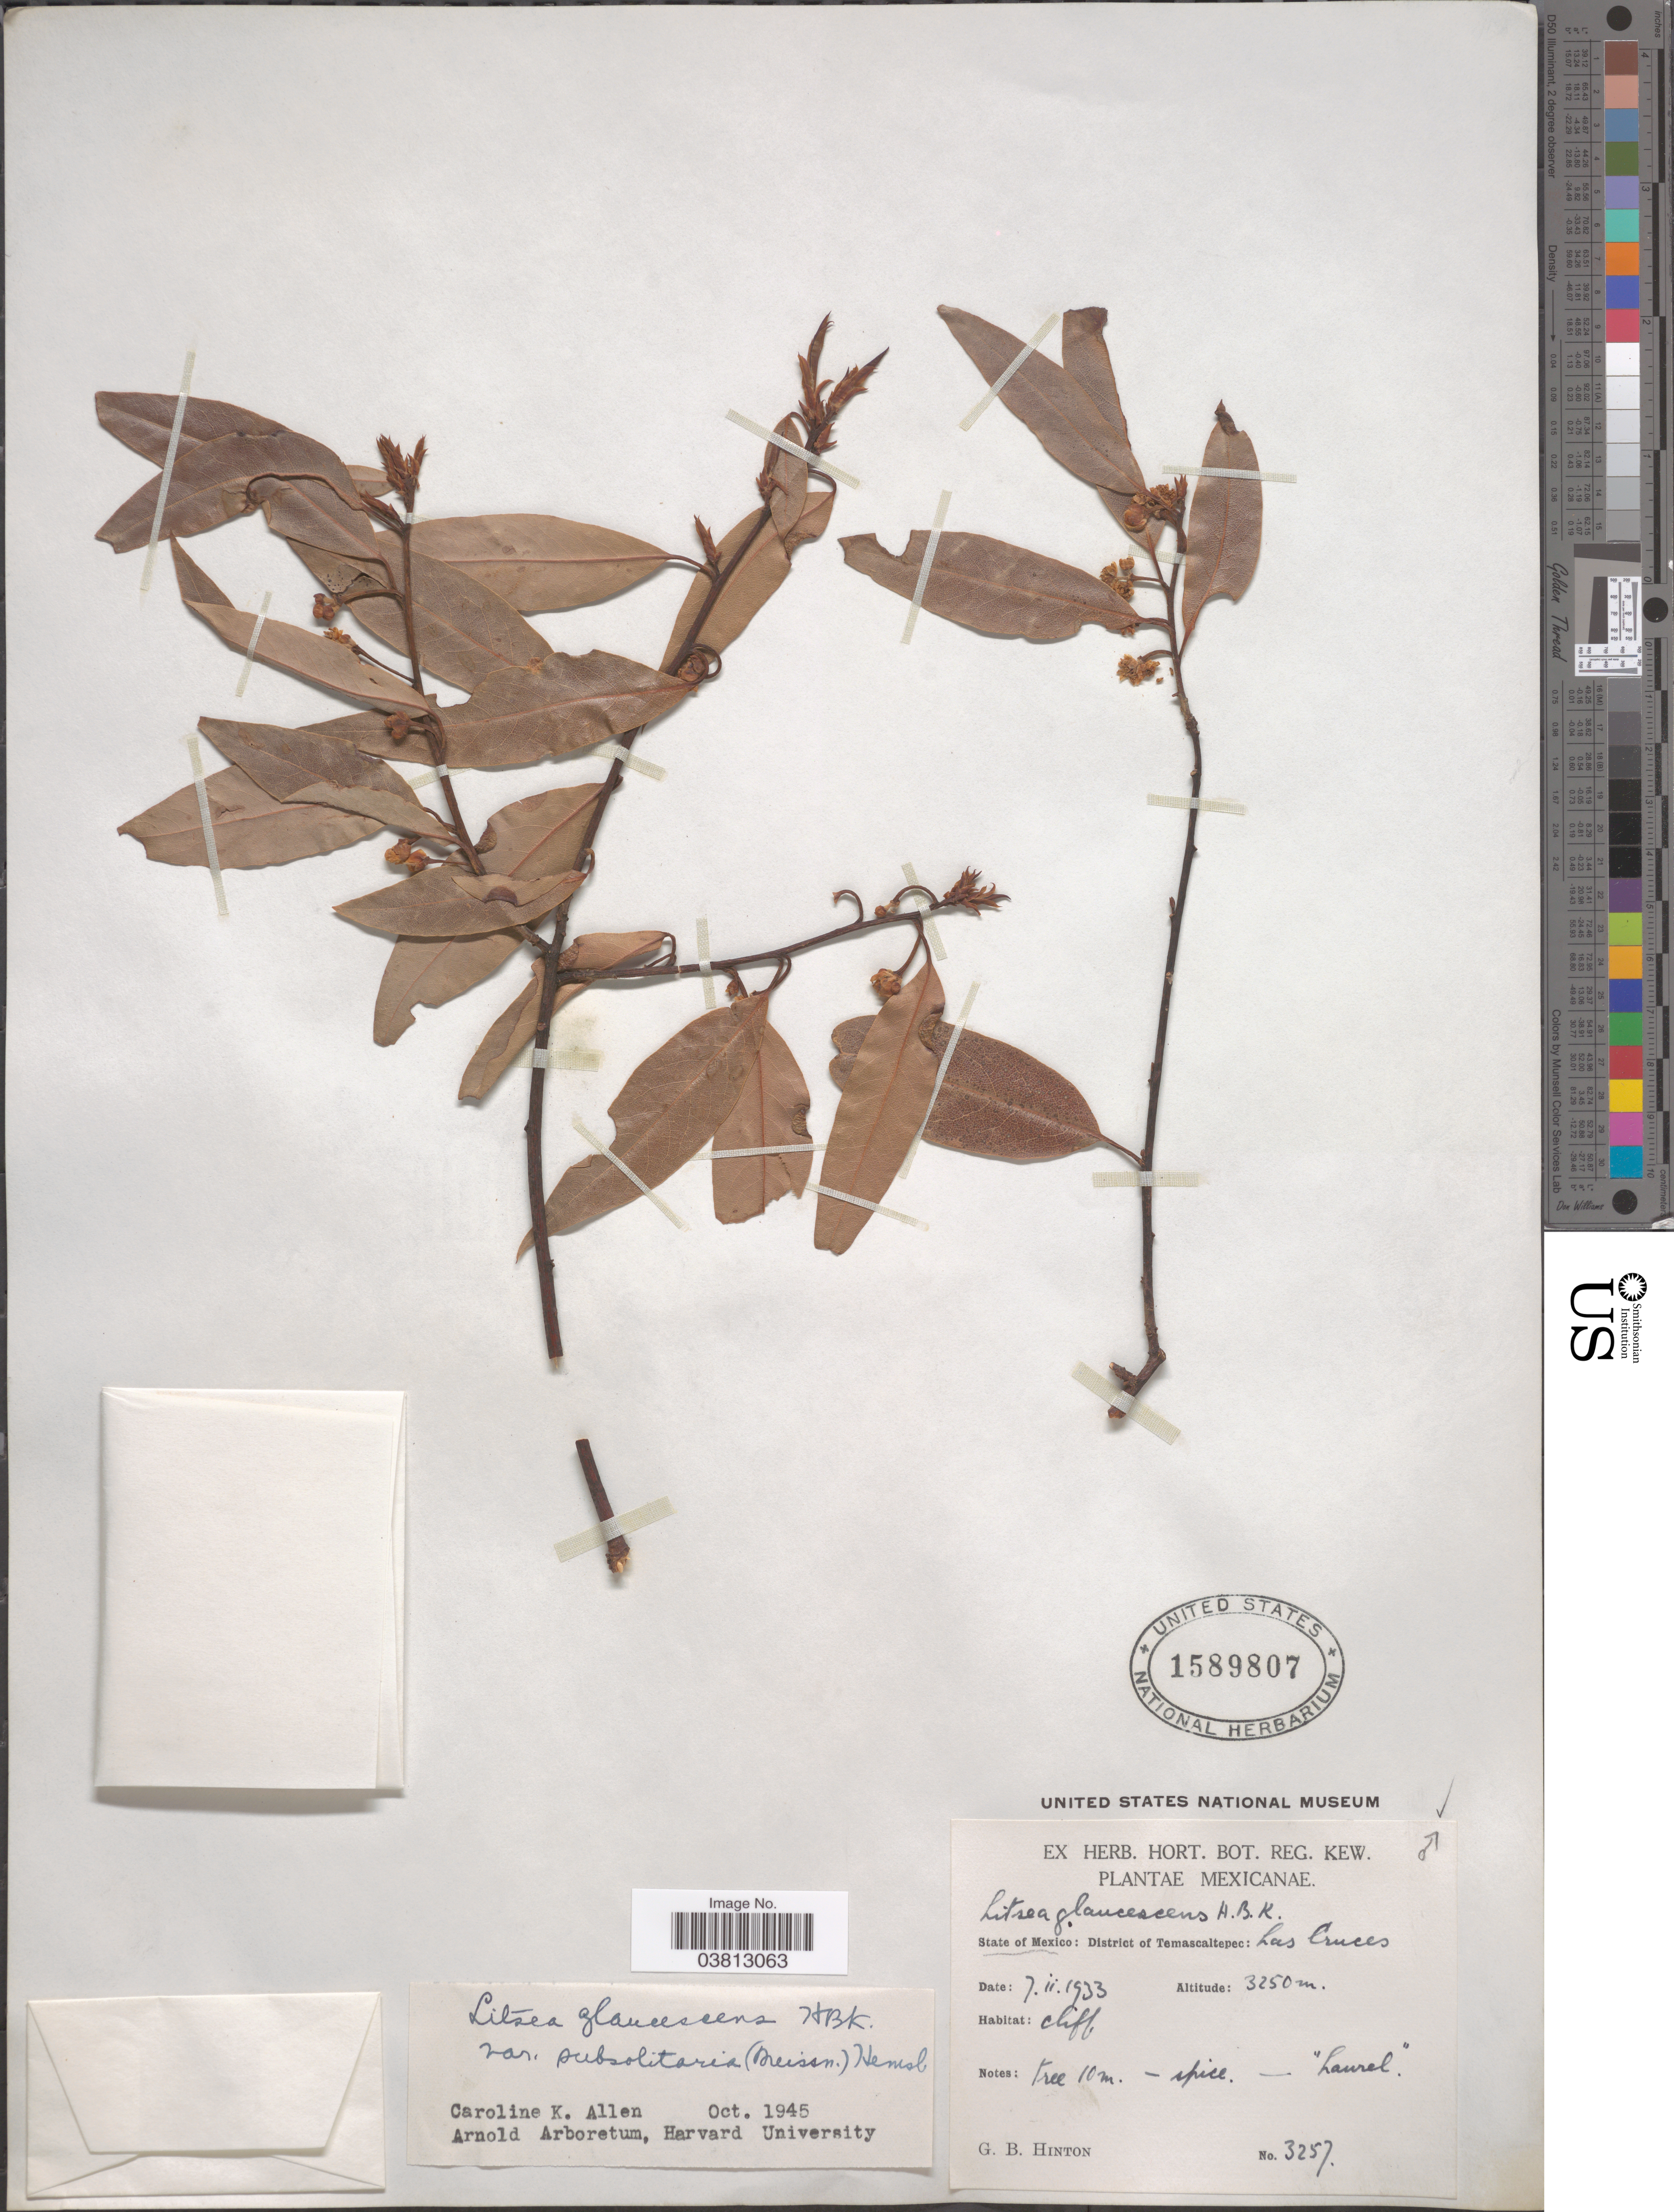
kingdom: Plantae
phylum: Tracheophyta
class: Magnoliopsida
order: Laurales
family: Lauraceae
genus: Litsea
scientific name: Litsea glaucescens var. subsolitaria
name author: Kunth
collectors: G. B. Hinton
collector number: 3257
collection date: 1933-02-07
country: Mexico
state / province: México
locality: District of Temascaltepec: Las Cruces.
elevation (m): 3250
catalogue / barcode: US 1589807